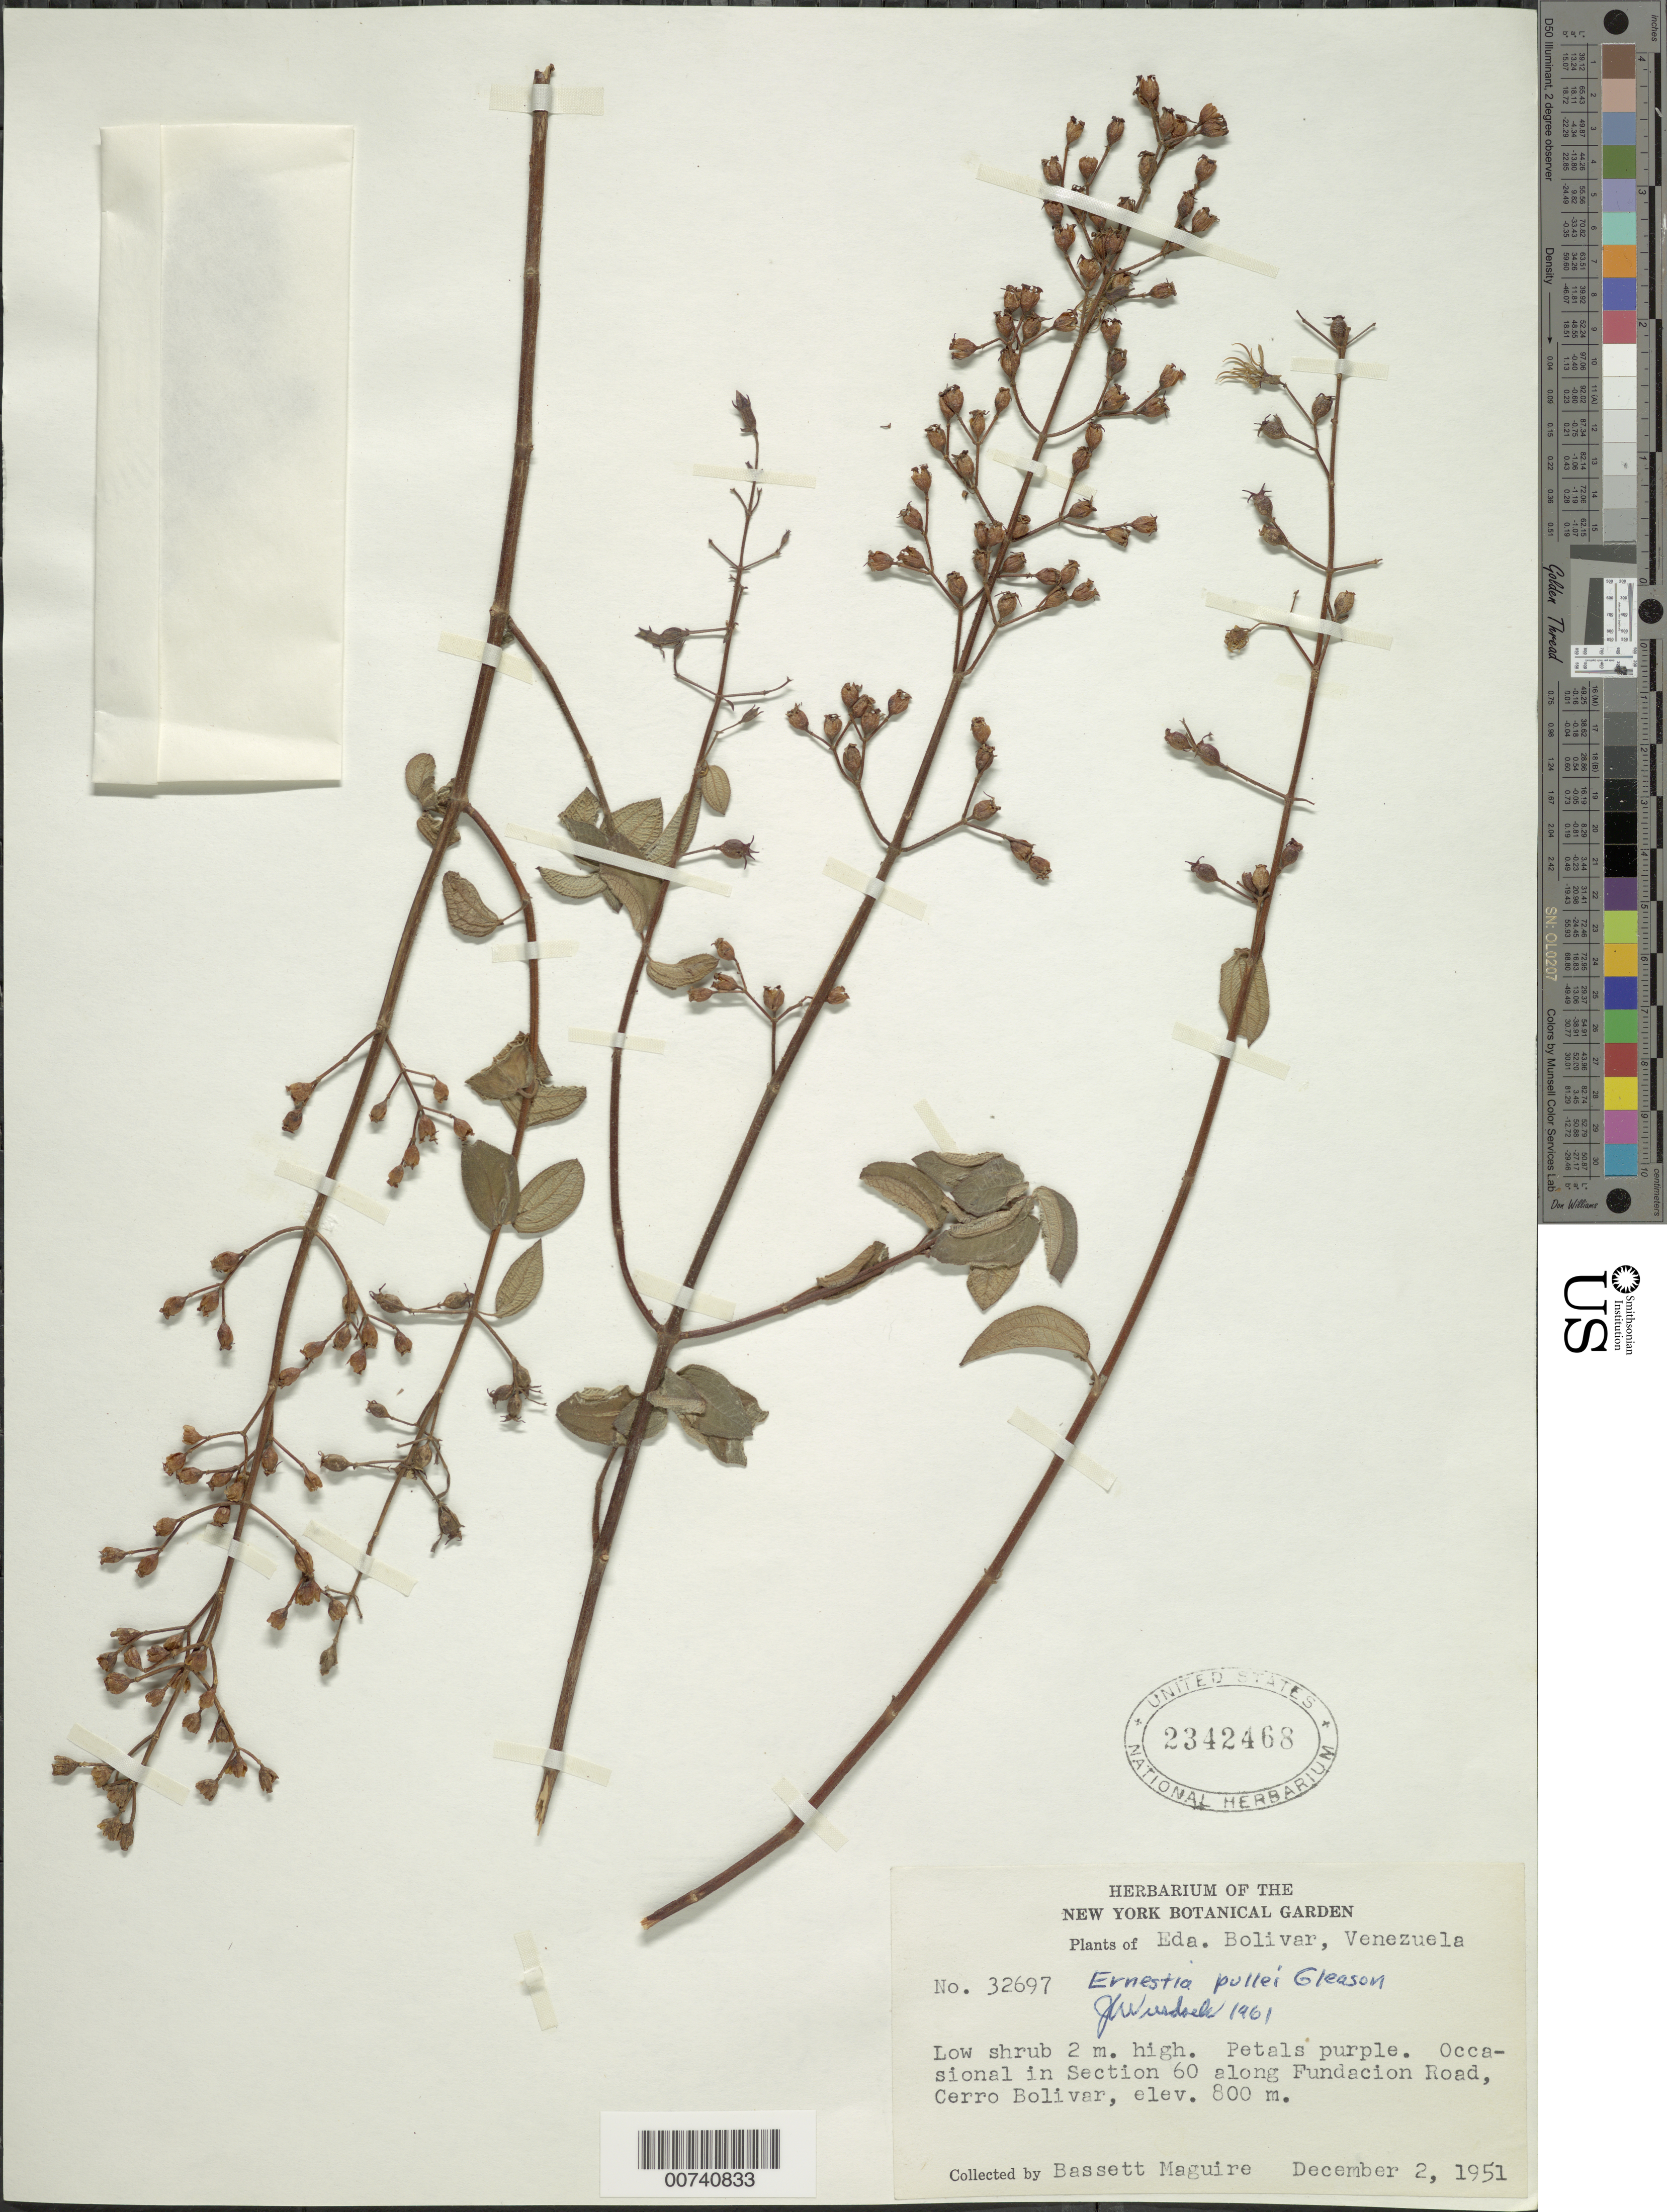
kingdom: Plantae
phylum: Tracheophyta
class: Magnoliopsida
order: Myrtales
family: Melastomataceae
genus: Ernestia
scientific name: Ernestia pullei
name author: Gleason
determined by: Wurdack, John J., (US), US (UNITED STATES)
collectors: B. Maguire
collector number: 32697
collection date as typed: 2-Dec-51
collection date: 1951-12-02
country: Venezuela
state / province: Bolívar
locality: Cerro Bolívar, Section 60, Fundacion road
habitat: Roadside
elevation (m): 800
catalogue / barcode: US 2342468